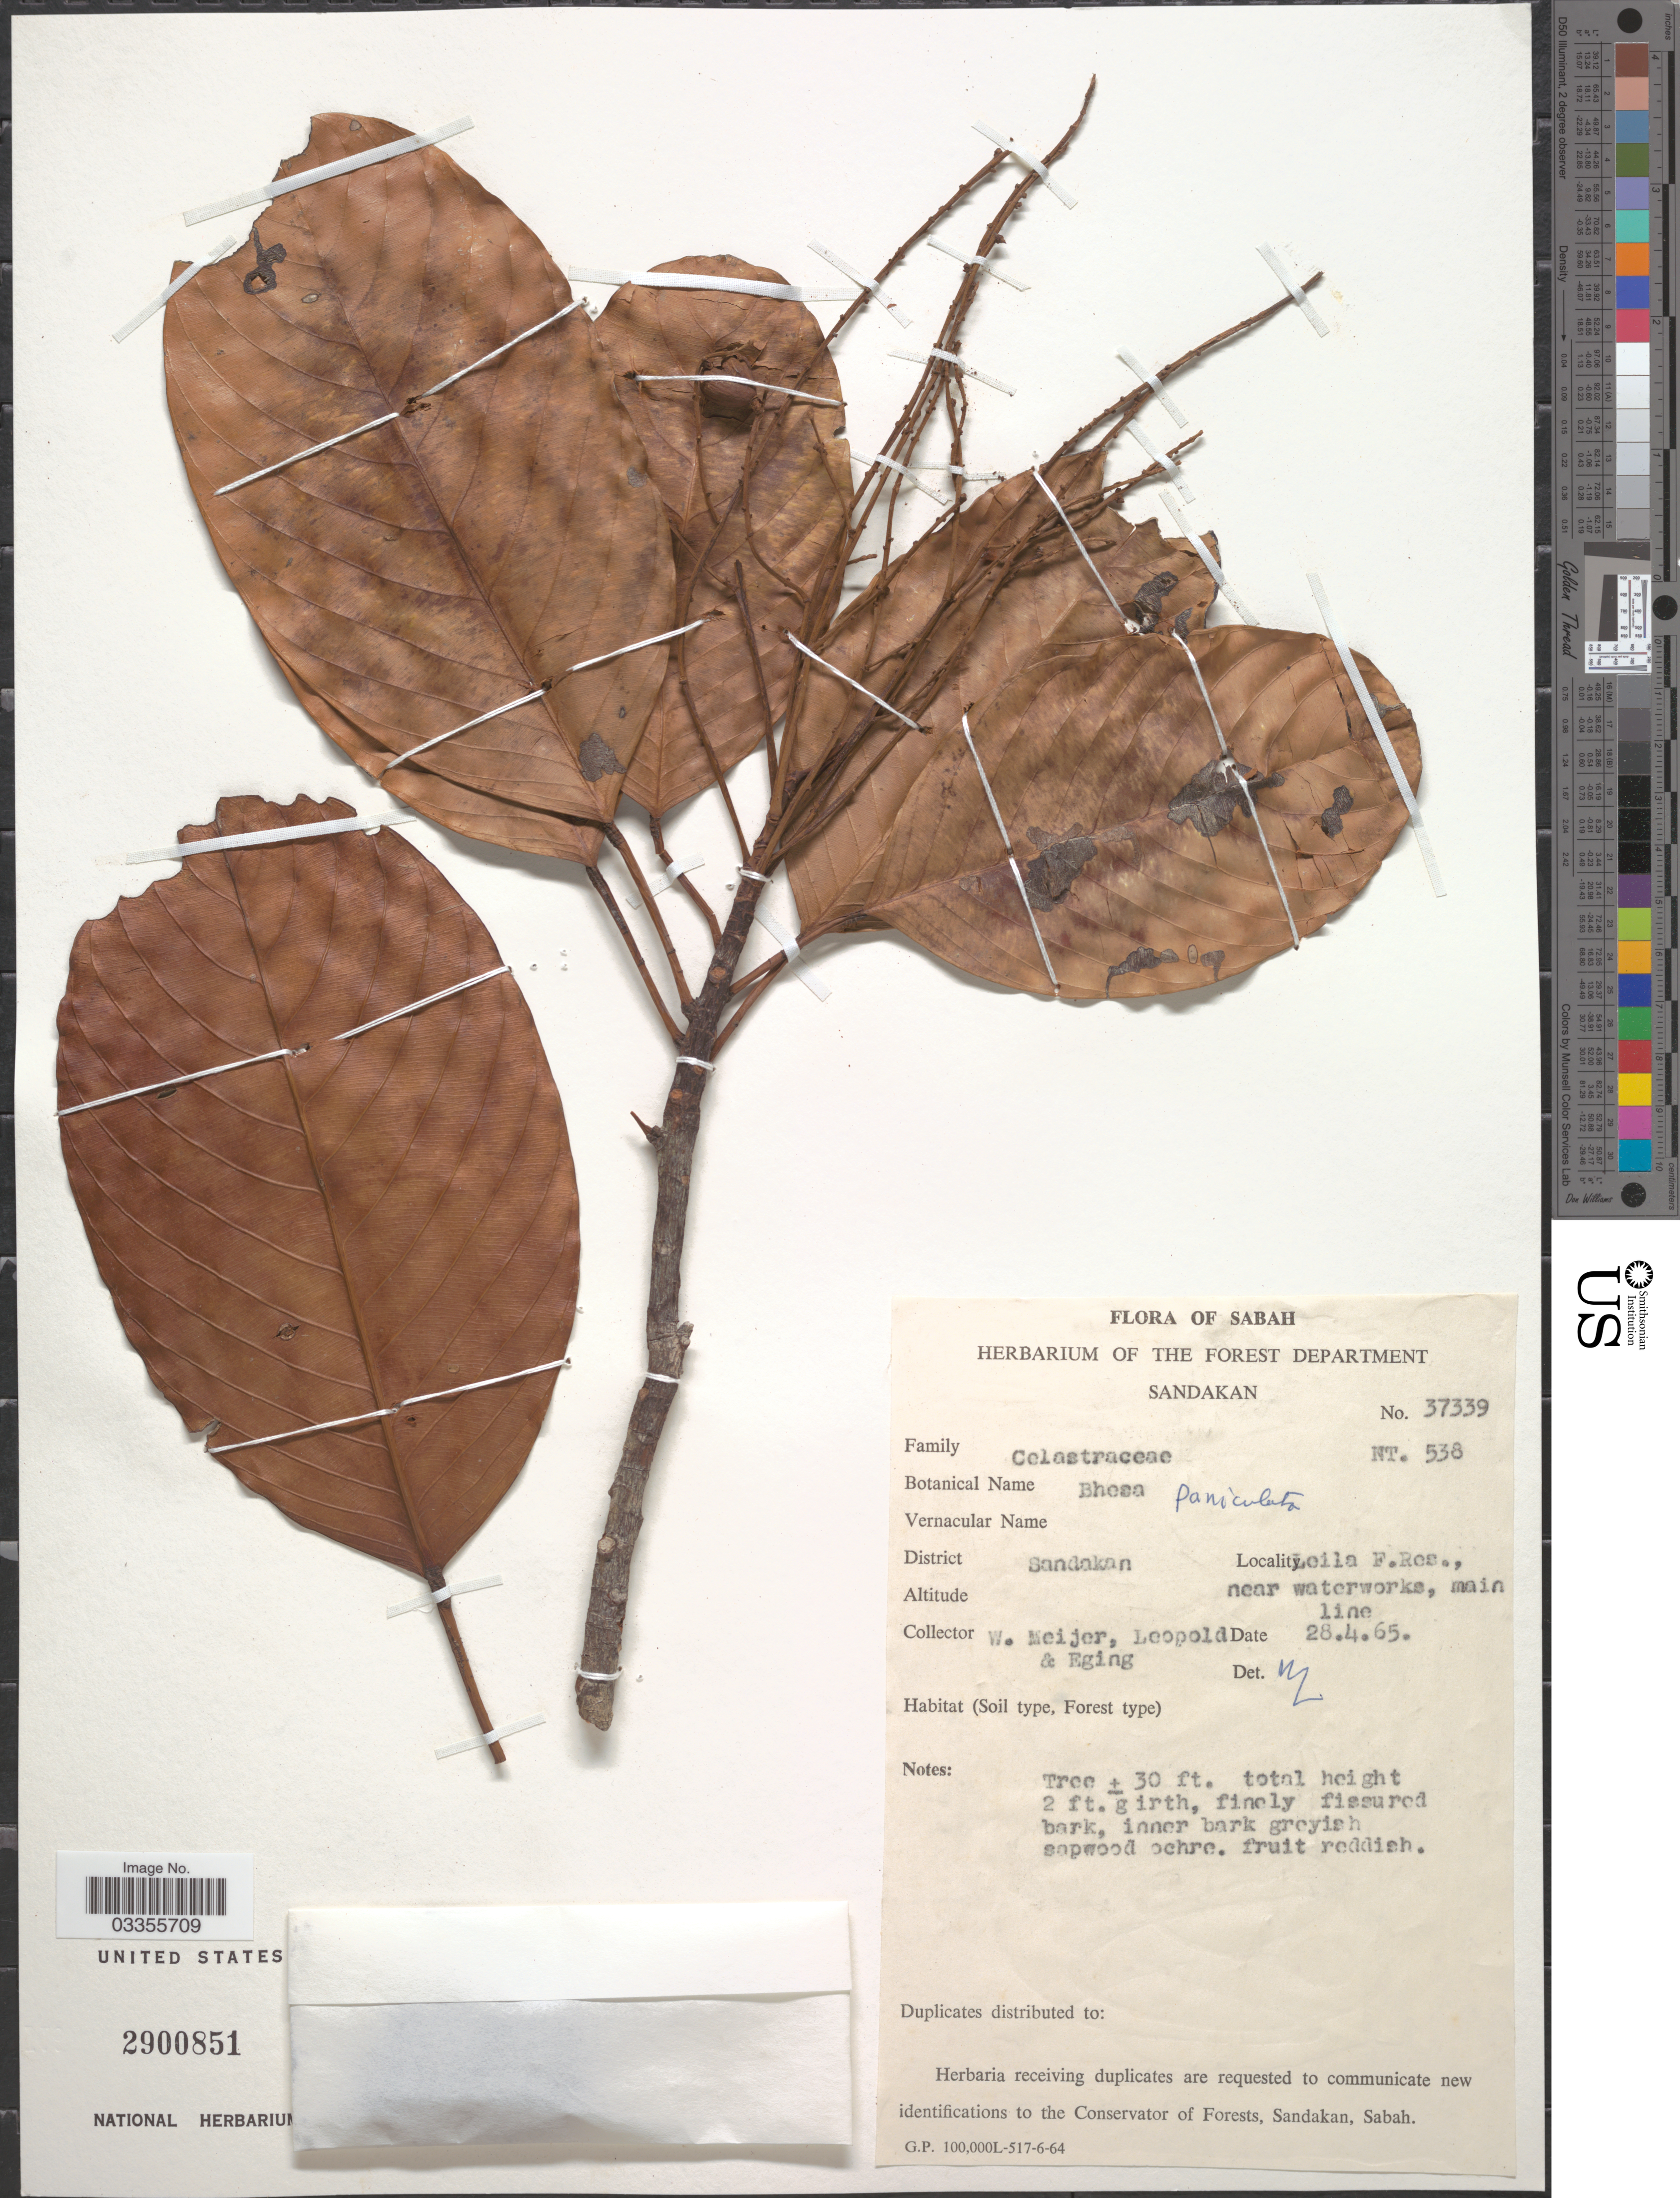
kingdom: Plantae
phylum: Tracheophyta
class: Magnoliopsida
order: Malpighiales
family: Centroplacaceae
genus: Bhesa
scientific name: Bhesa paniculata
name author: (Wall.) Arn.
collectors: W. Meijer, -. Leopold & -. Eging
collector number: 37339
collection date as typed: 28/4/65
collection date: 1965-04-28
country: Malaysia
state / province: Sabah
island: Borneo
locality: District Sandakan. Leila F. Res., near waterworks, main line.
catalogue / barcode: US 2900851